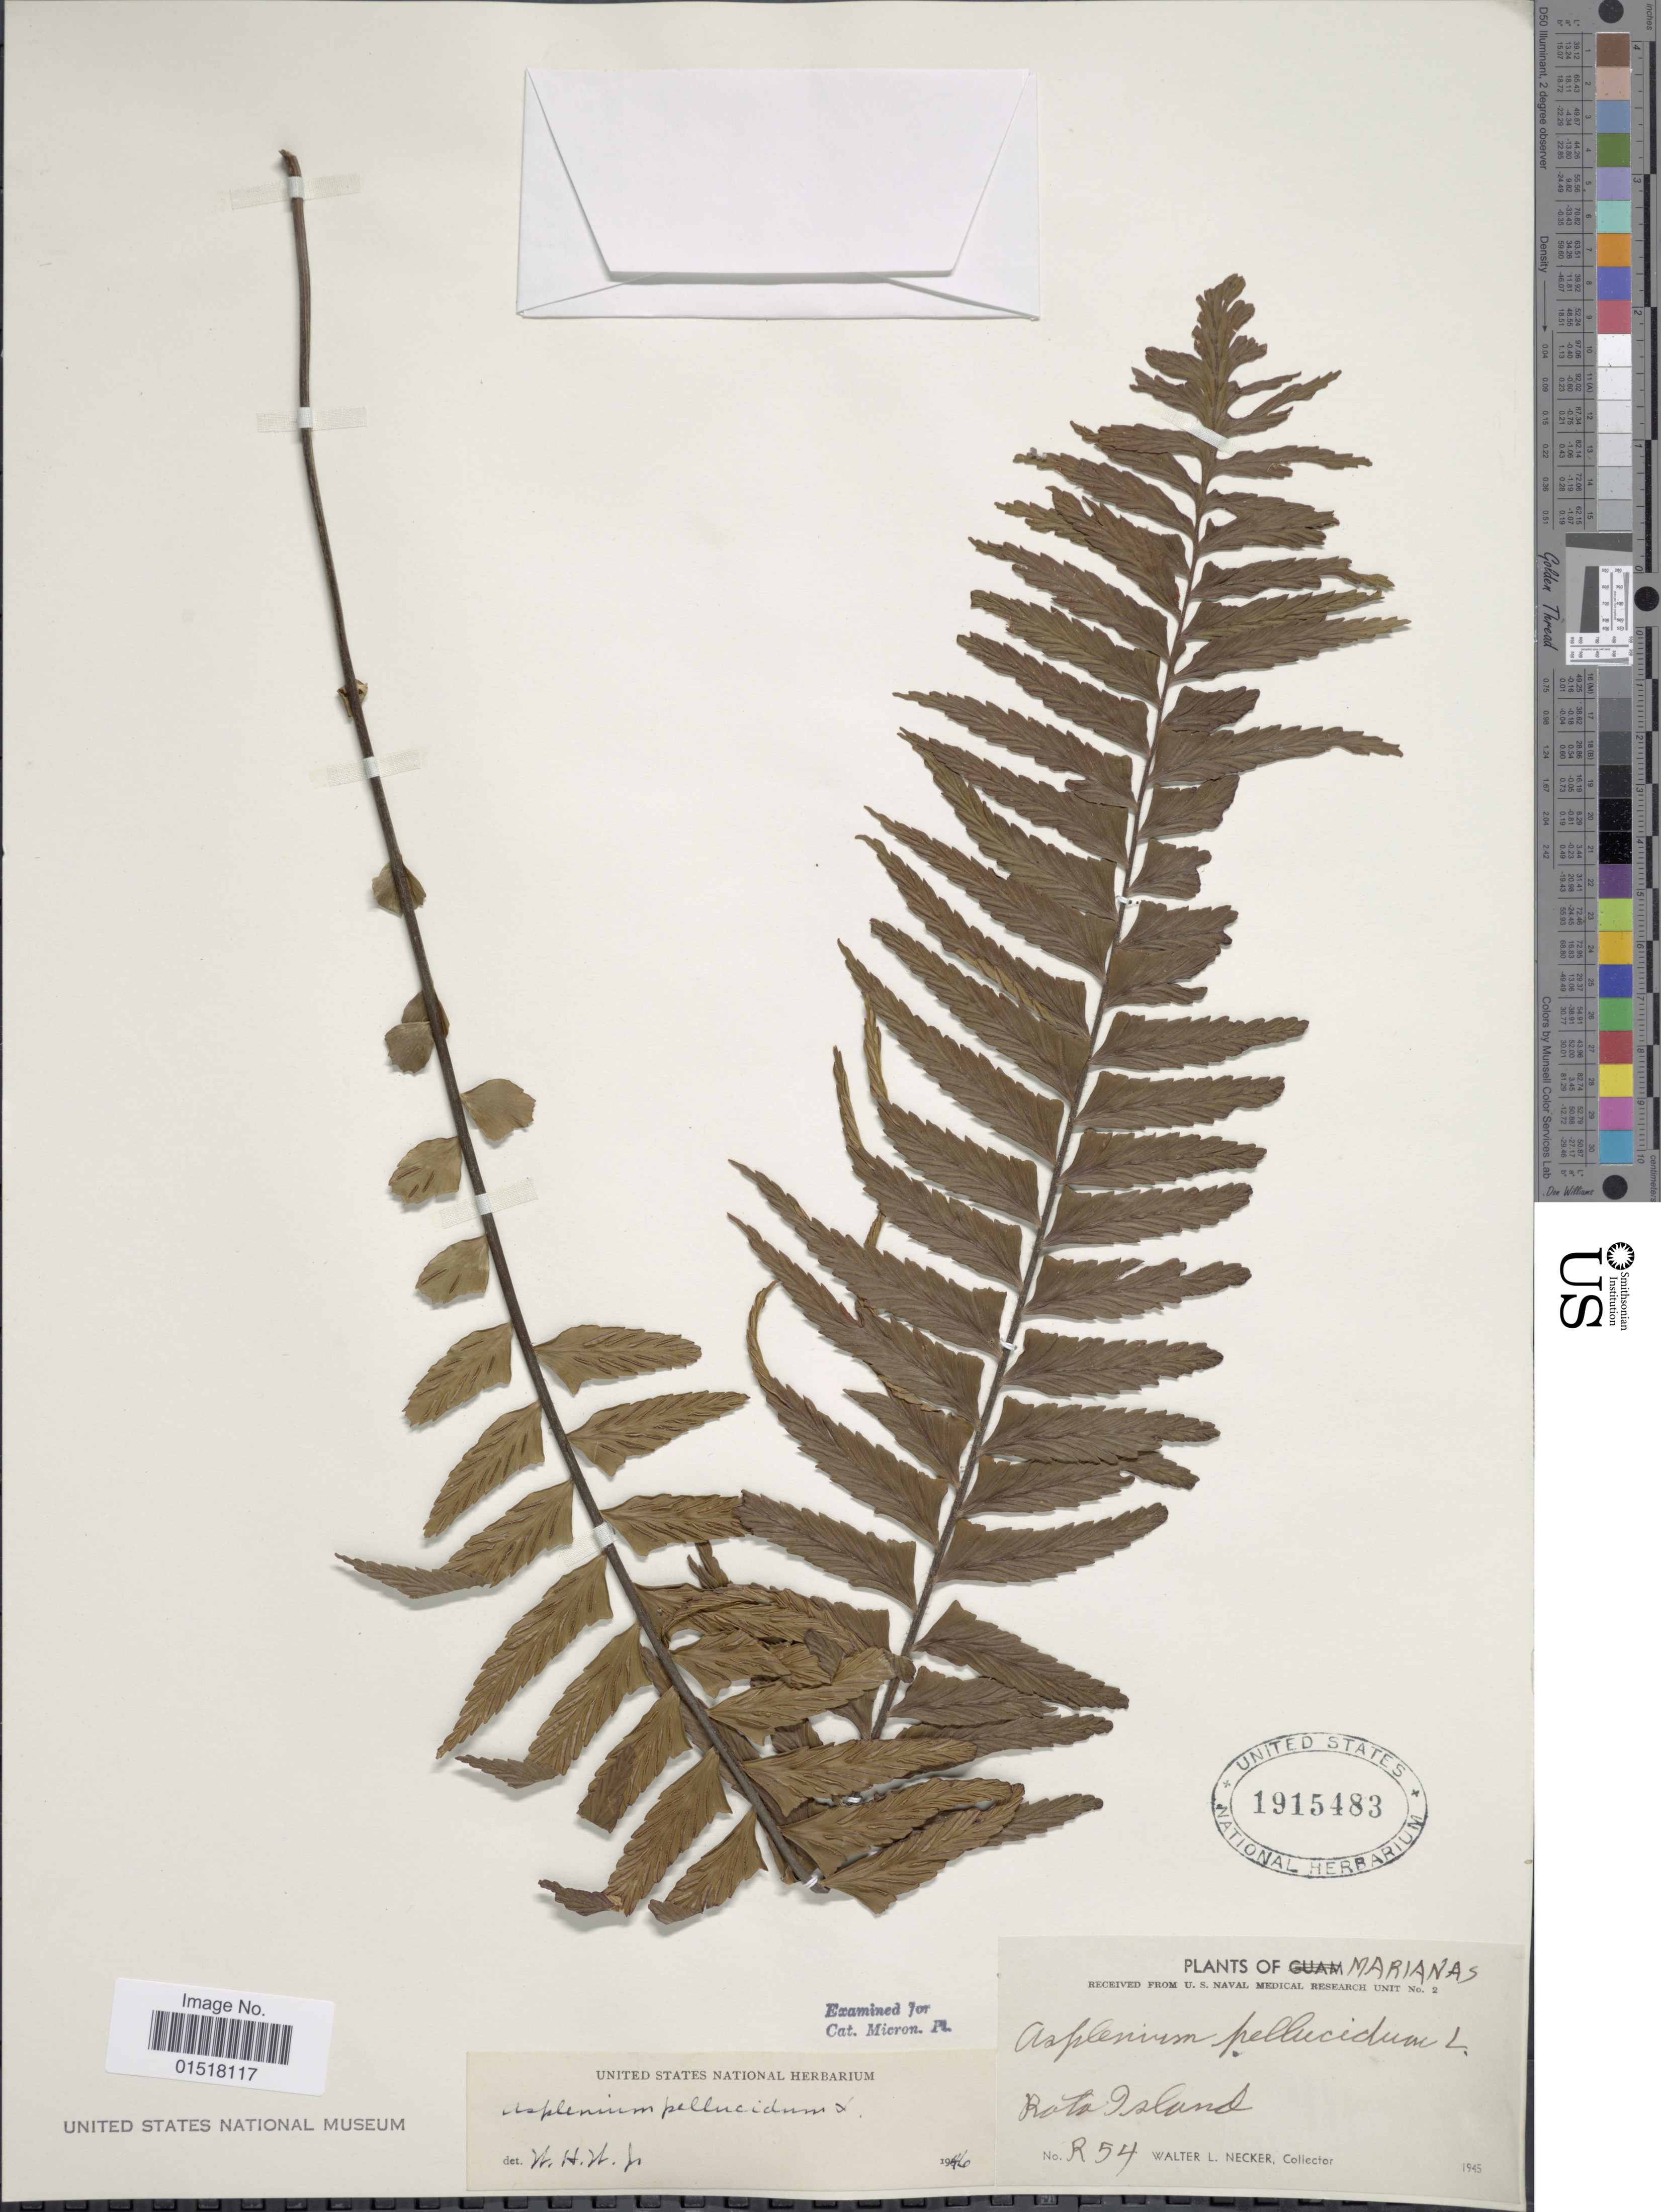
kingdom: Plantae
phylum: Tracheophyta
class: Polypodiopsida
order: Polypodiales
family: Aspleniaceae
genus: Asplenium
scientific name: Asplenium pellucidum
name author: Lam.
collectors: W. L. Necker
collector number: R 54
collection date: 1945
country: Northern Mariana Islands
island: Rota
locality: Rota Island.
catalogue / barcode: US 1915483